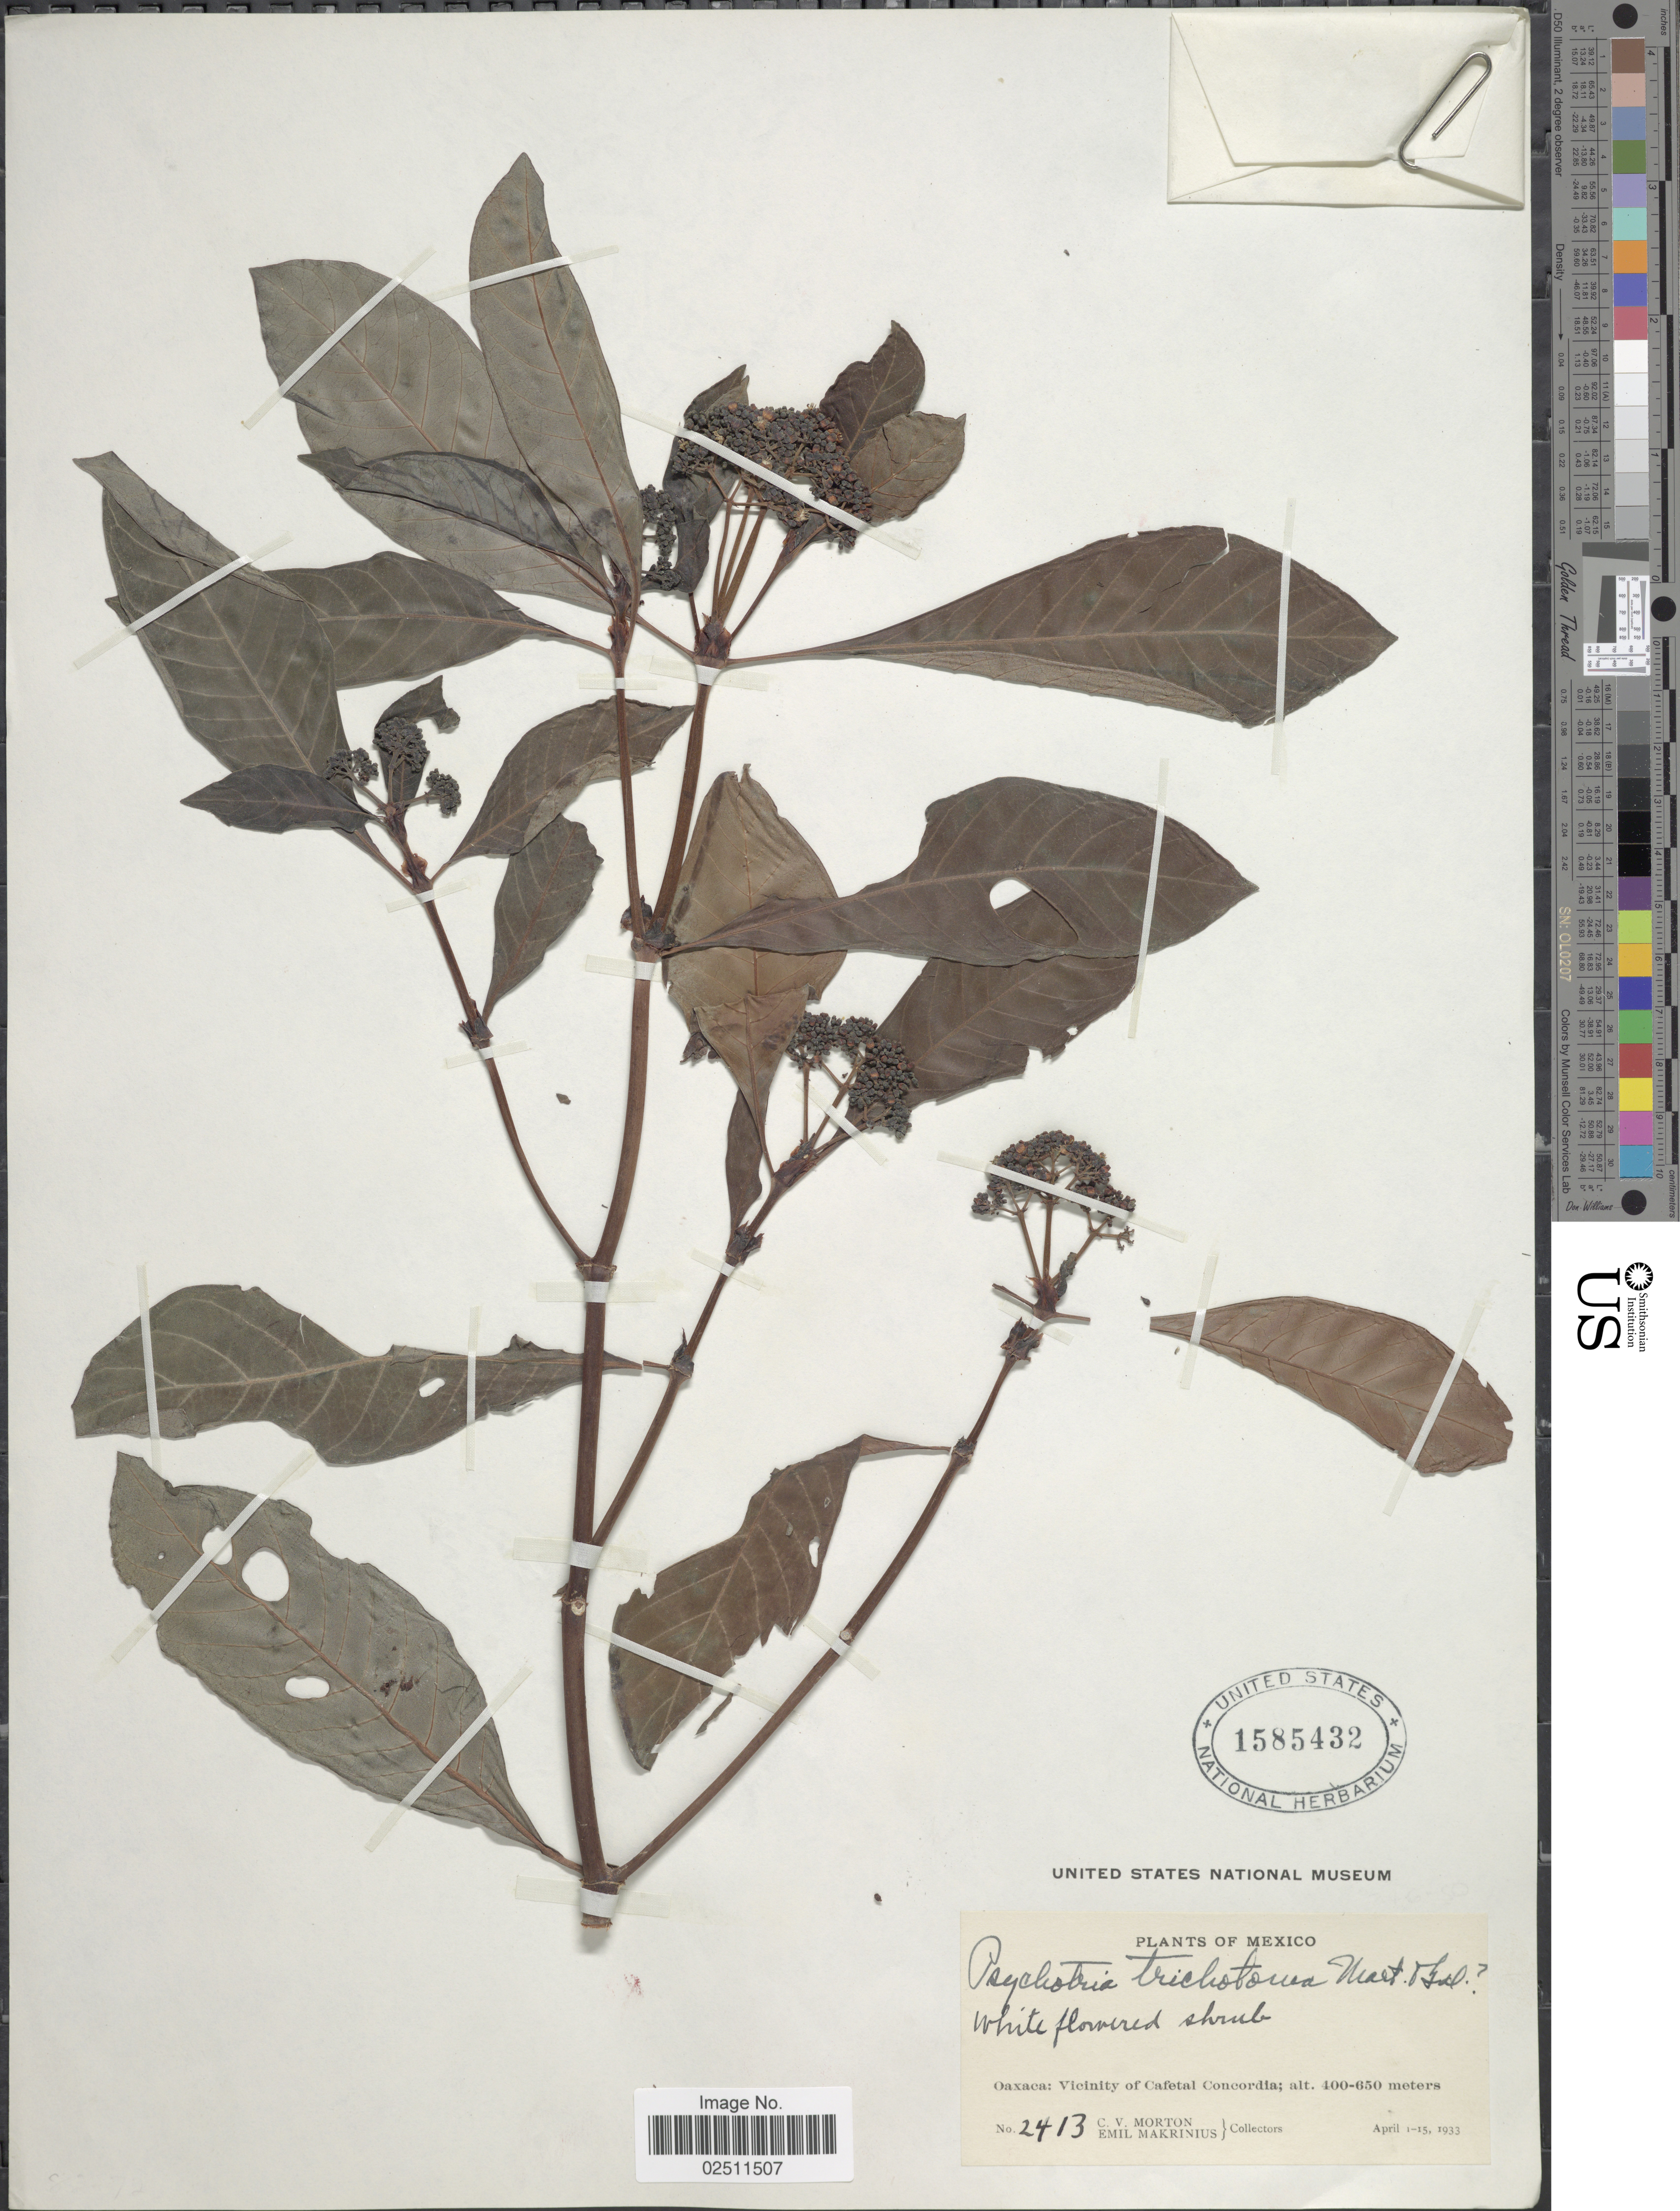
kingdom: Plantae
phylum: Tracheophyta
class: Magnoliopsida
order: Gentianales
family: Rubiaceae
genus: Psychotria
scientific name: Psychotria trichotoma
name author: M. Martens & Galeotti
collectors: C. V. Morton & E. Makrinius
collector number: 2413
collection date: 1933-04-01/1933-04-15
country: Mexico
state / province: Oaxaca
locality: Vicinity of Cafetal Concordia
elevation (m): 400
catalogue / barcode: US 1585432